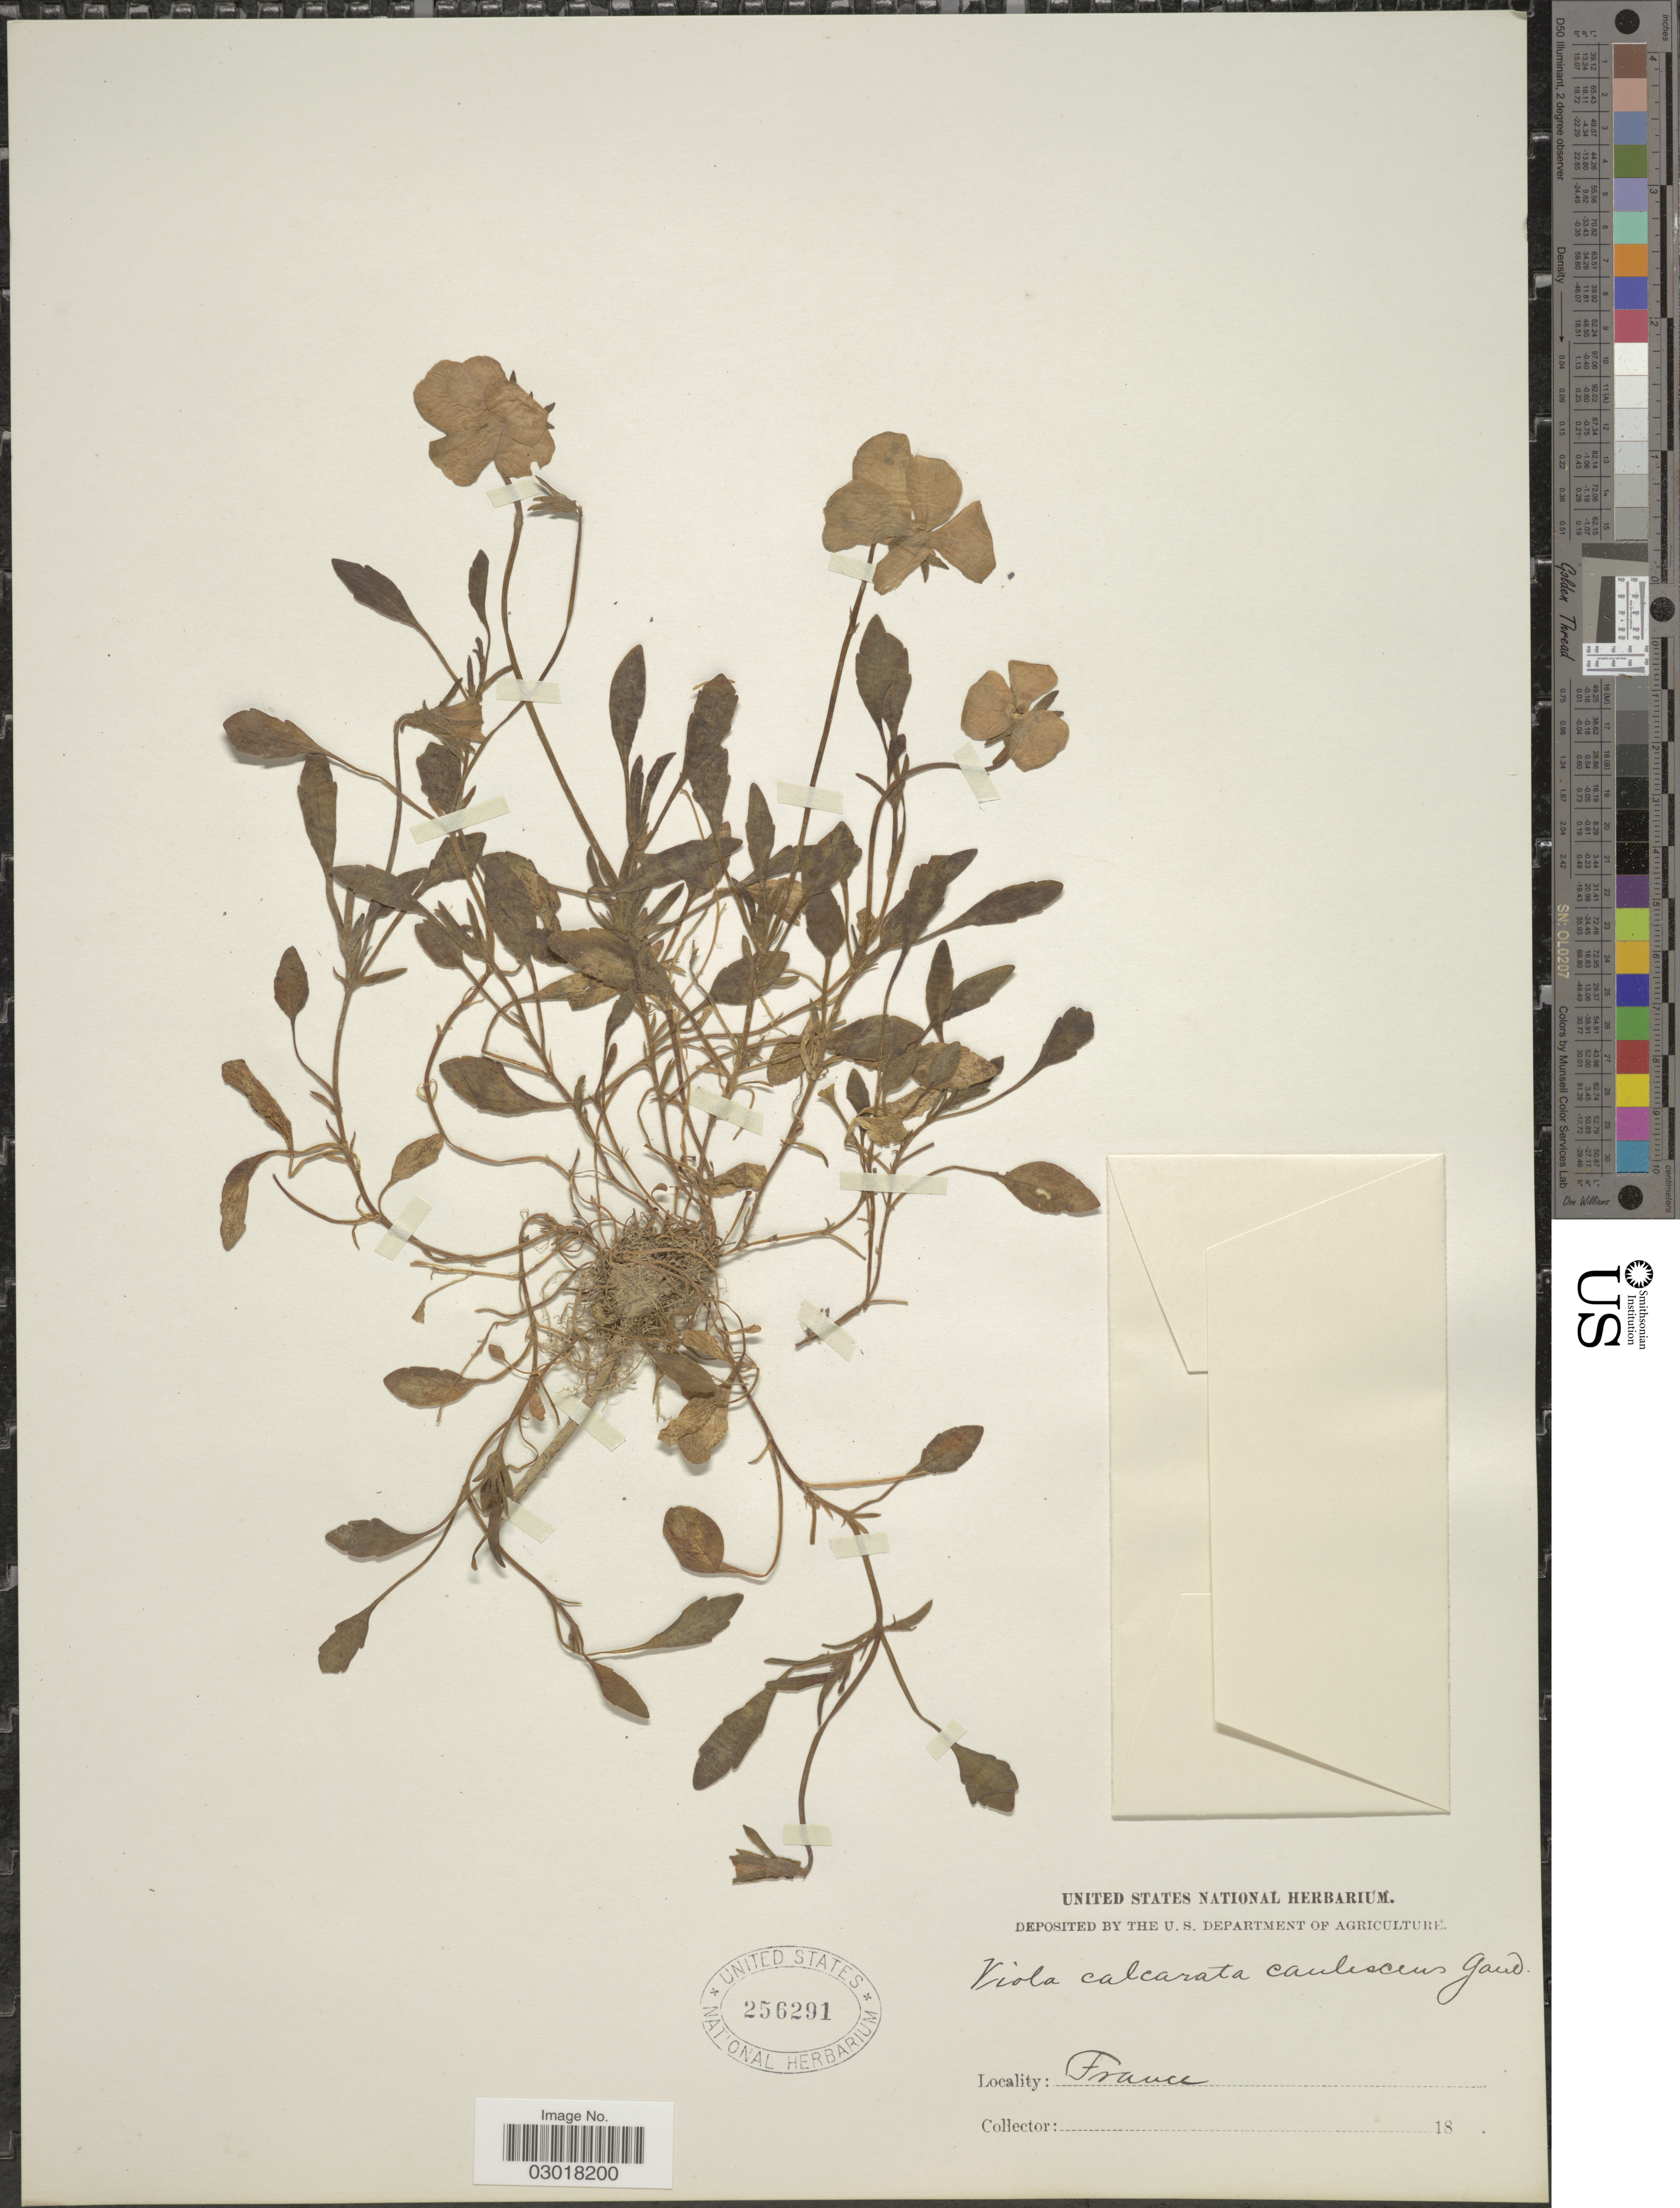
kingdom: Plantae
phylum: Tracheophyta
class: Magnoliopsida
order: Malpighiales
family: Violaceae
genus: Viola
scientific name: Viola calcarata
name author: L.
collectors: ex herb. United States National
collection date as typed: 18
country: France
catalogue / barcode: US 256291